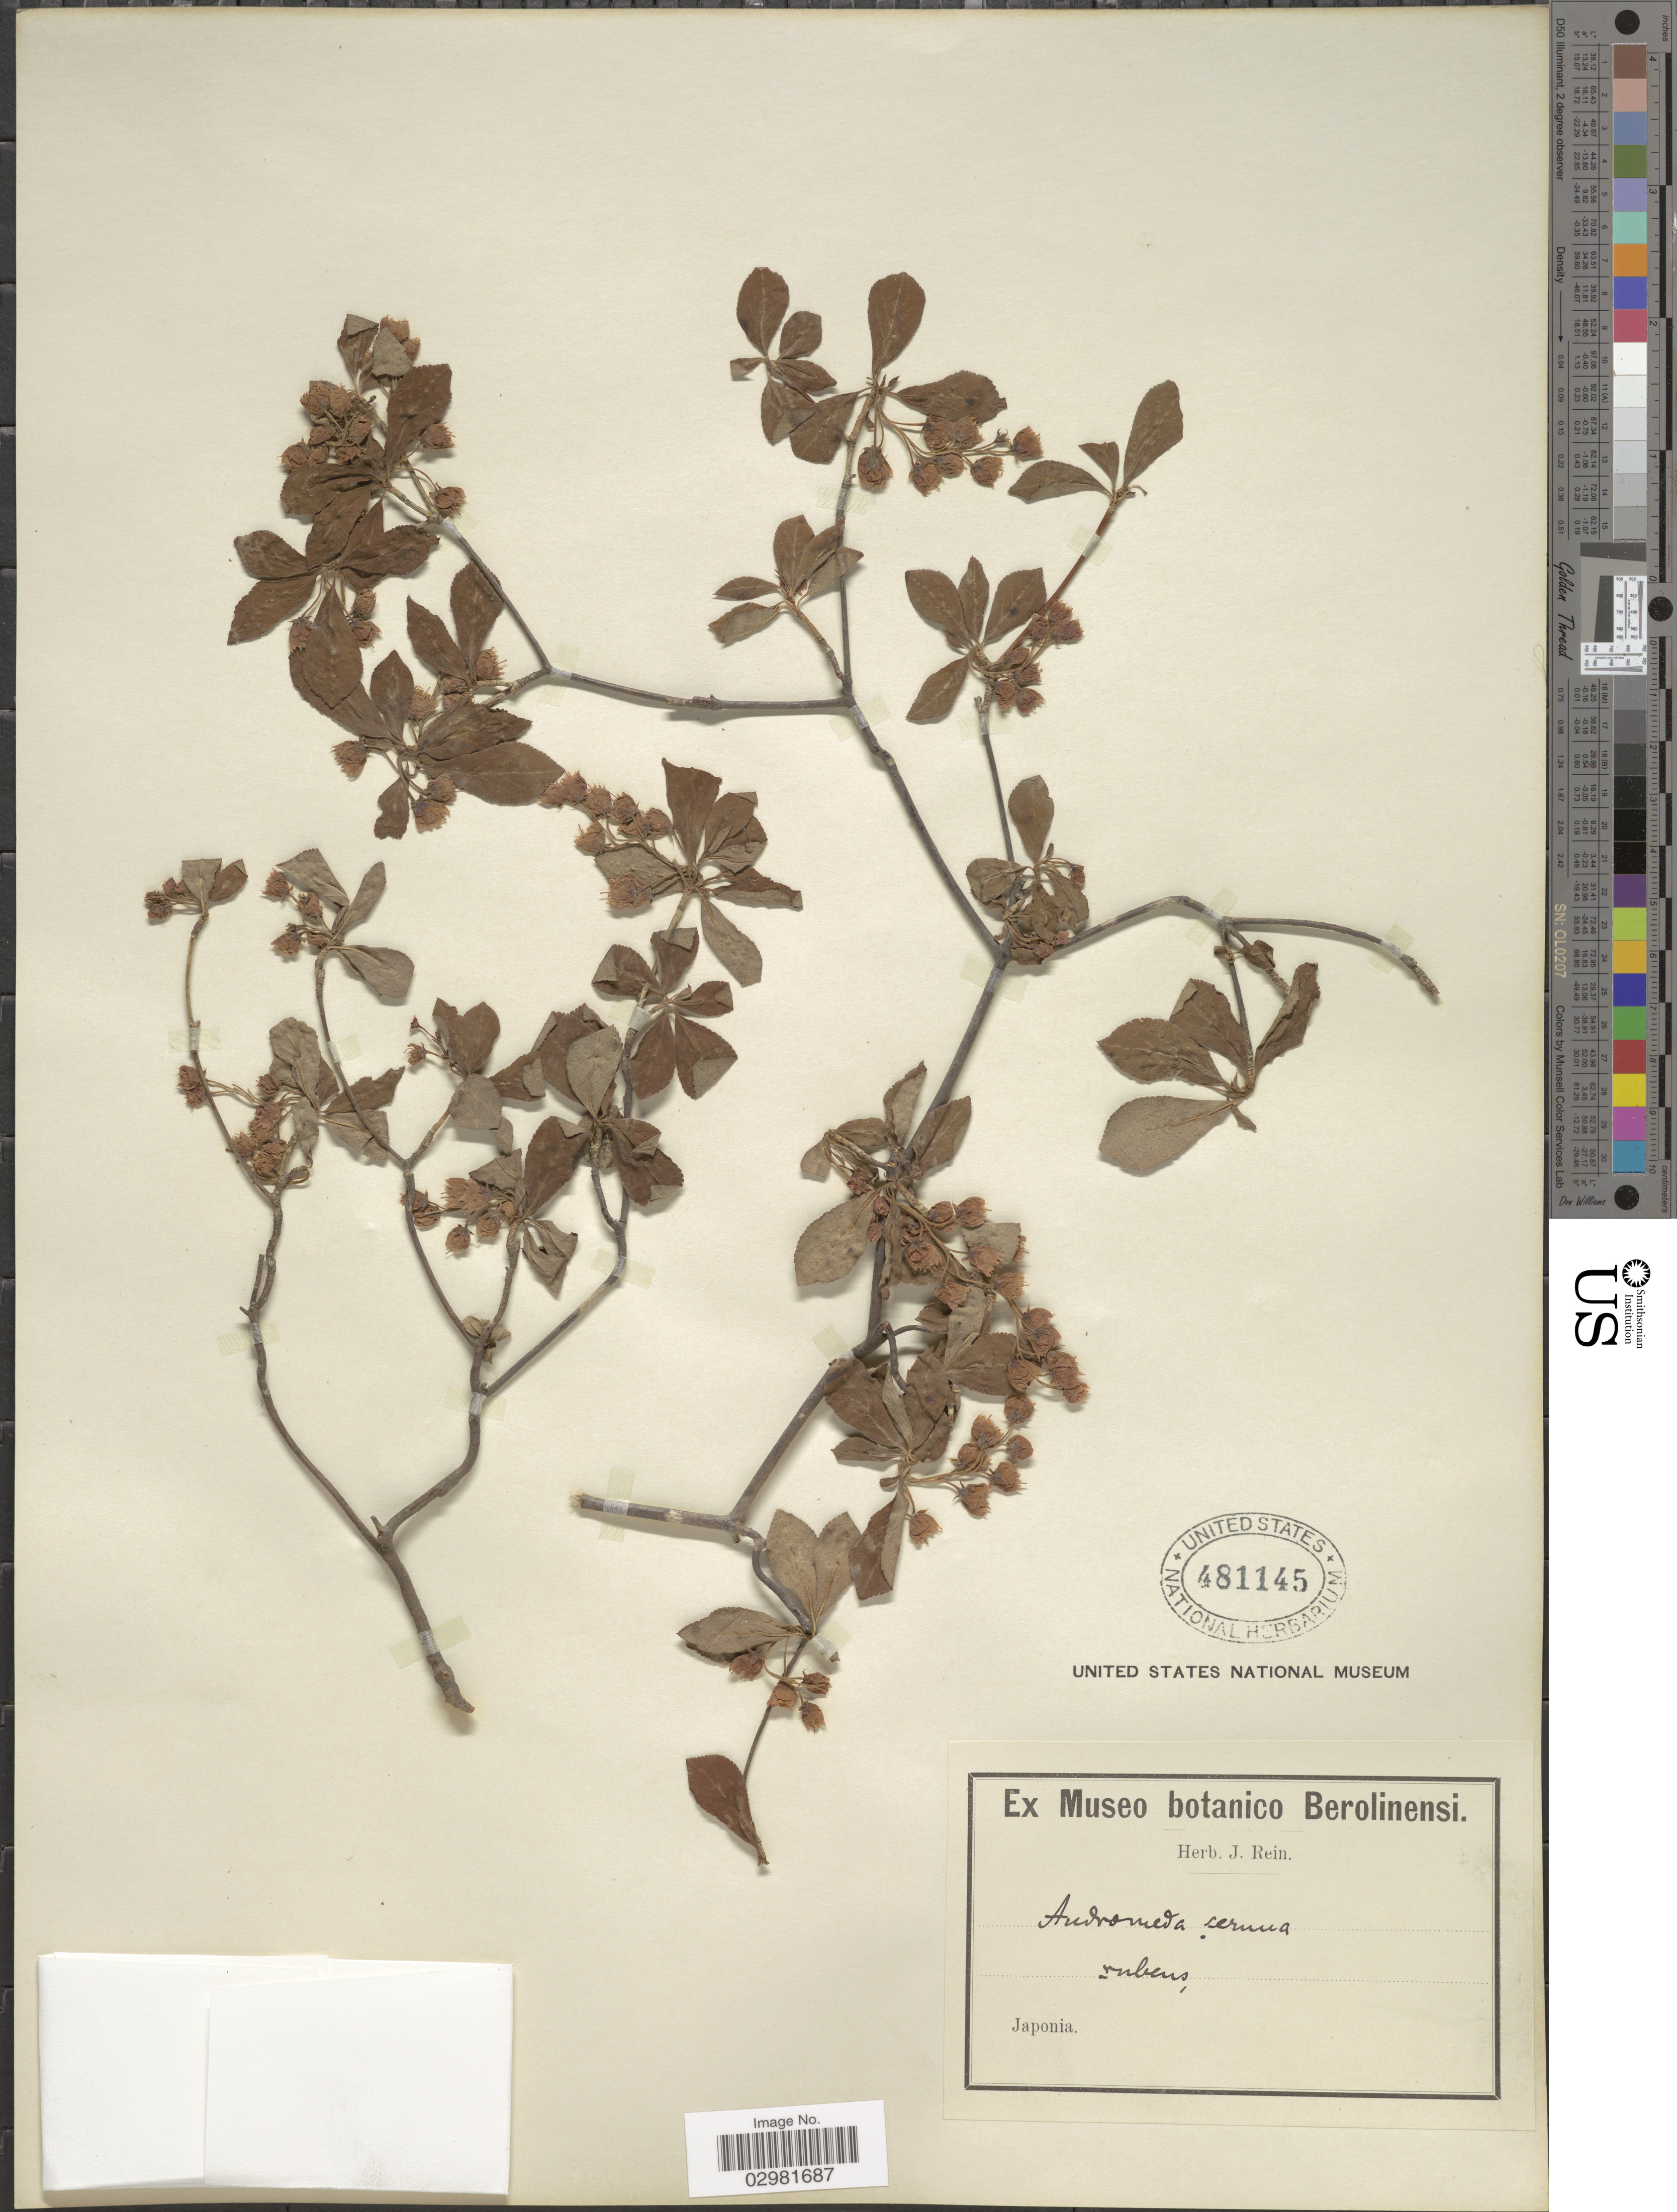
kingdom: Plantae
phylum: Tracheophyta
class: Magnoliopsida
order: Ericales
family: Ericaceae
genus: Enkianthus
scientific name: Enkianthus cernuus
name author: (Siebold & Zucc.) Benth. & Hook. f. ex Makino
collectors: ex herb. J. Rein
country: Japan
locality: Japonia.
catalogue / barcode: US 481145